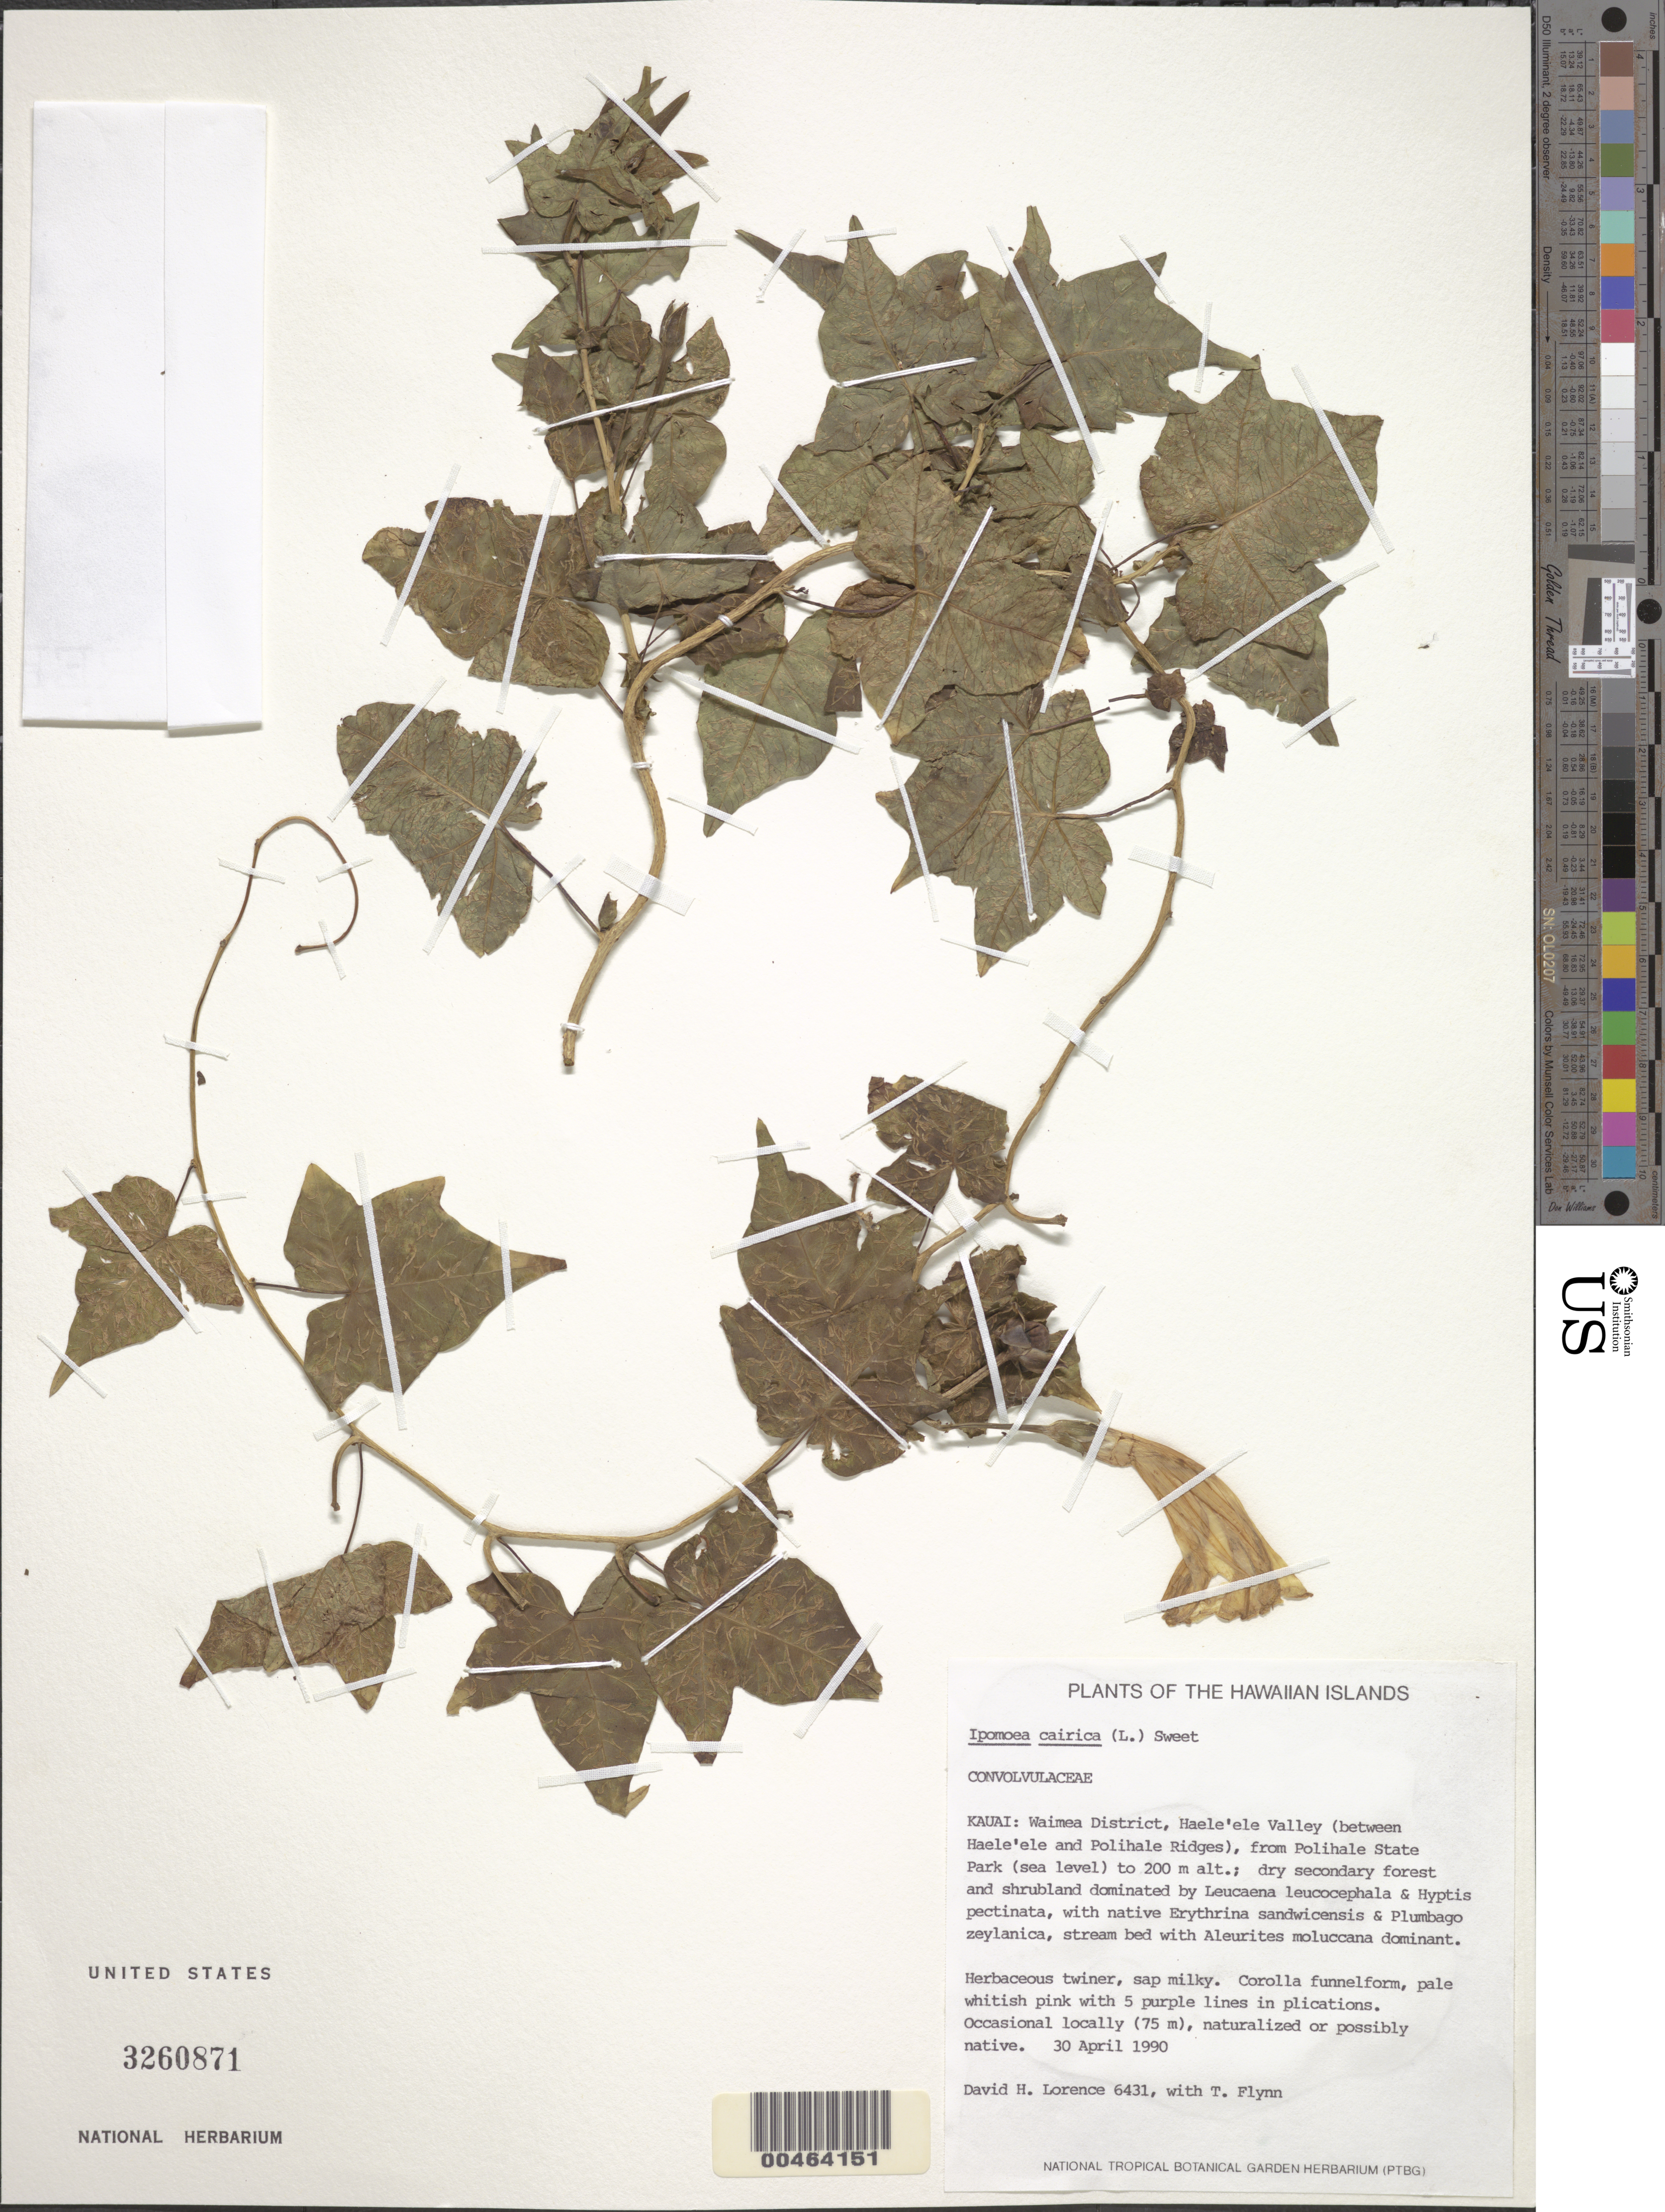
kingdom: Plantae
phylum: Tracheophyta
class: Magnoliopsida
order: Solanales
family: Convolvulaceae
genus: Ipomoea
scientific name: Ipomoea cairica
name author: (L.) Sweet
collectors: D. Lorence & T. W. Flynn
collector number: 6431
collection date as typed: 30 Apr 1990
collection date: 1990-04-30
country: United States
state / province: Hawaii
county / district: Kauai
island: Kaua'i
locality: Waimea District, Haele'ale Valley (between Haele'ele and Polihale Ridges), from Polihale State Park.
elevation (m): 0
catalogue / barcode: US 3260871